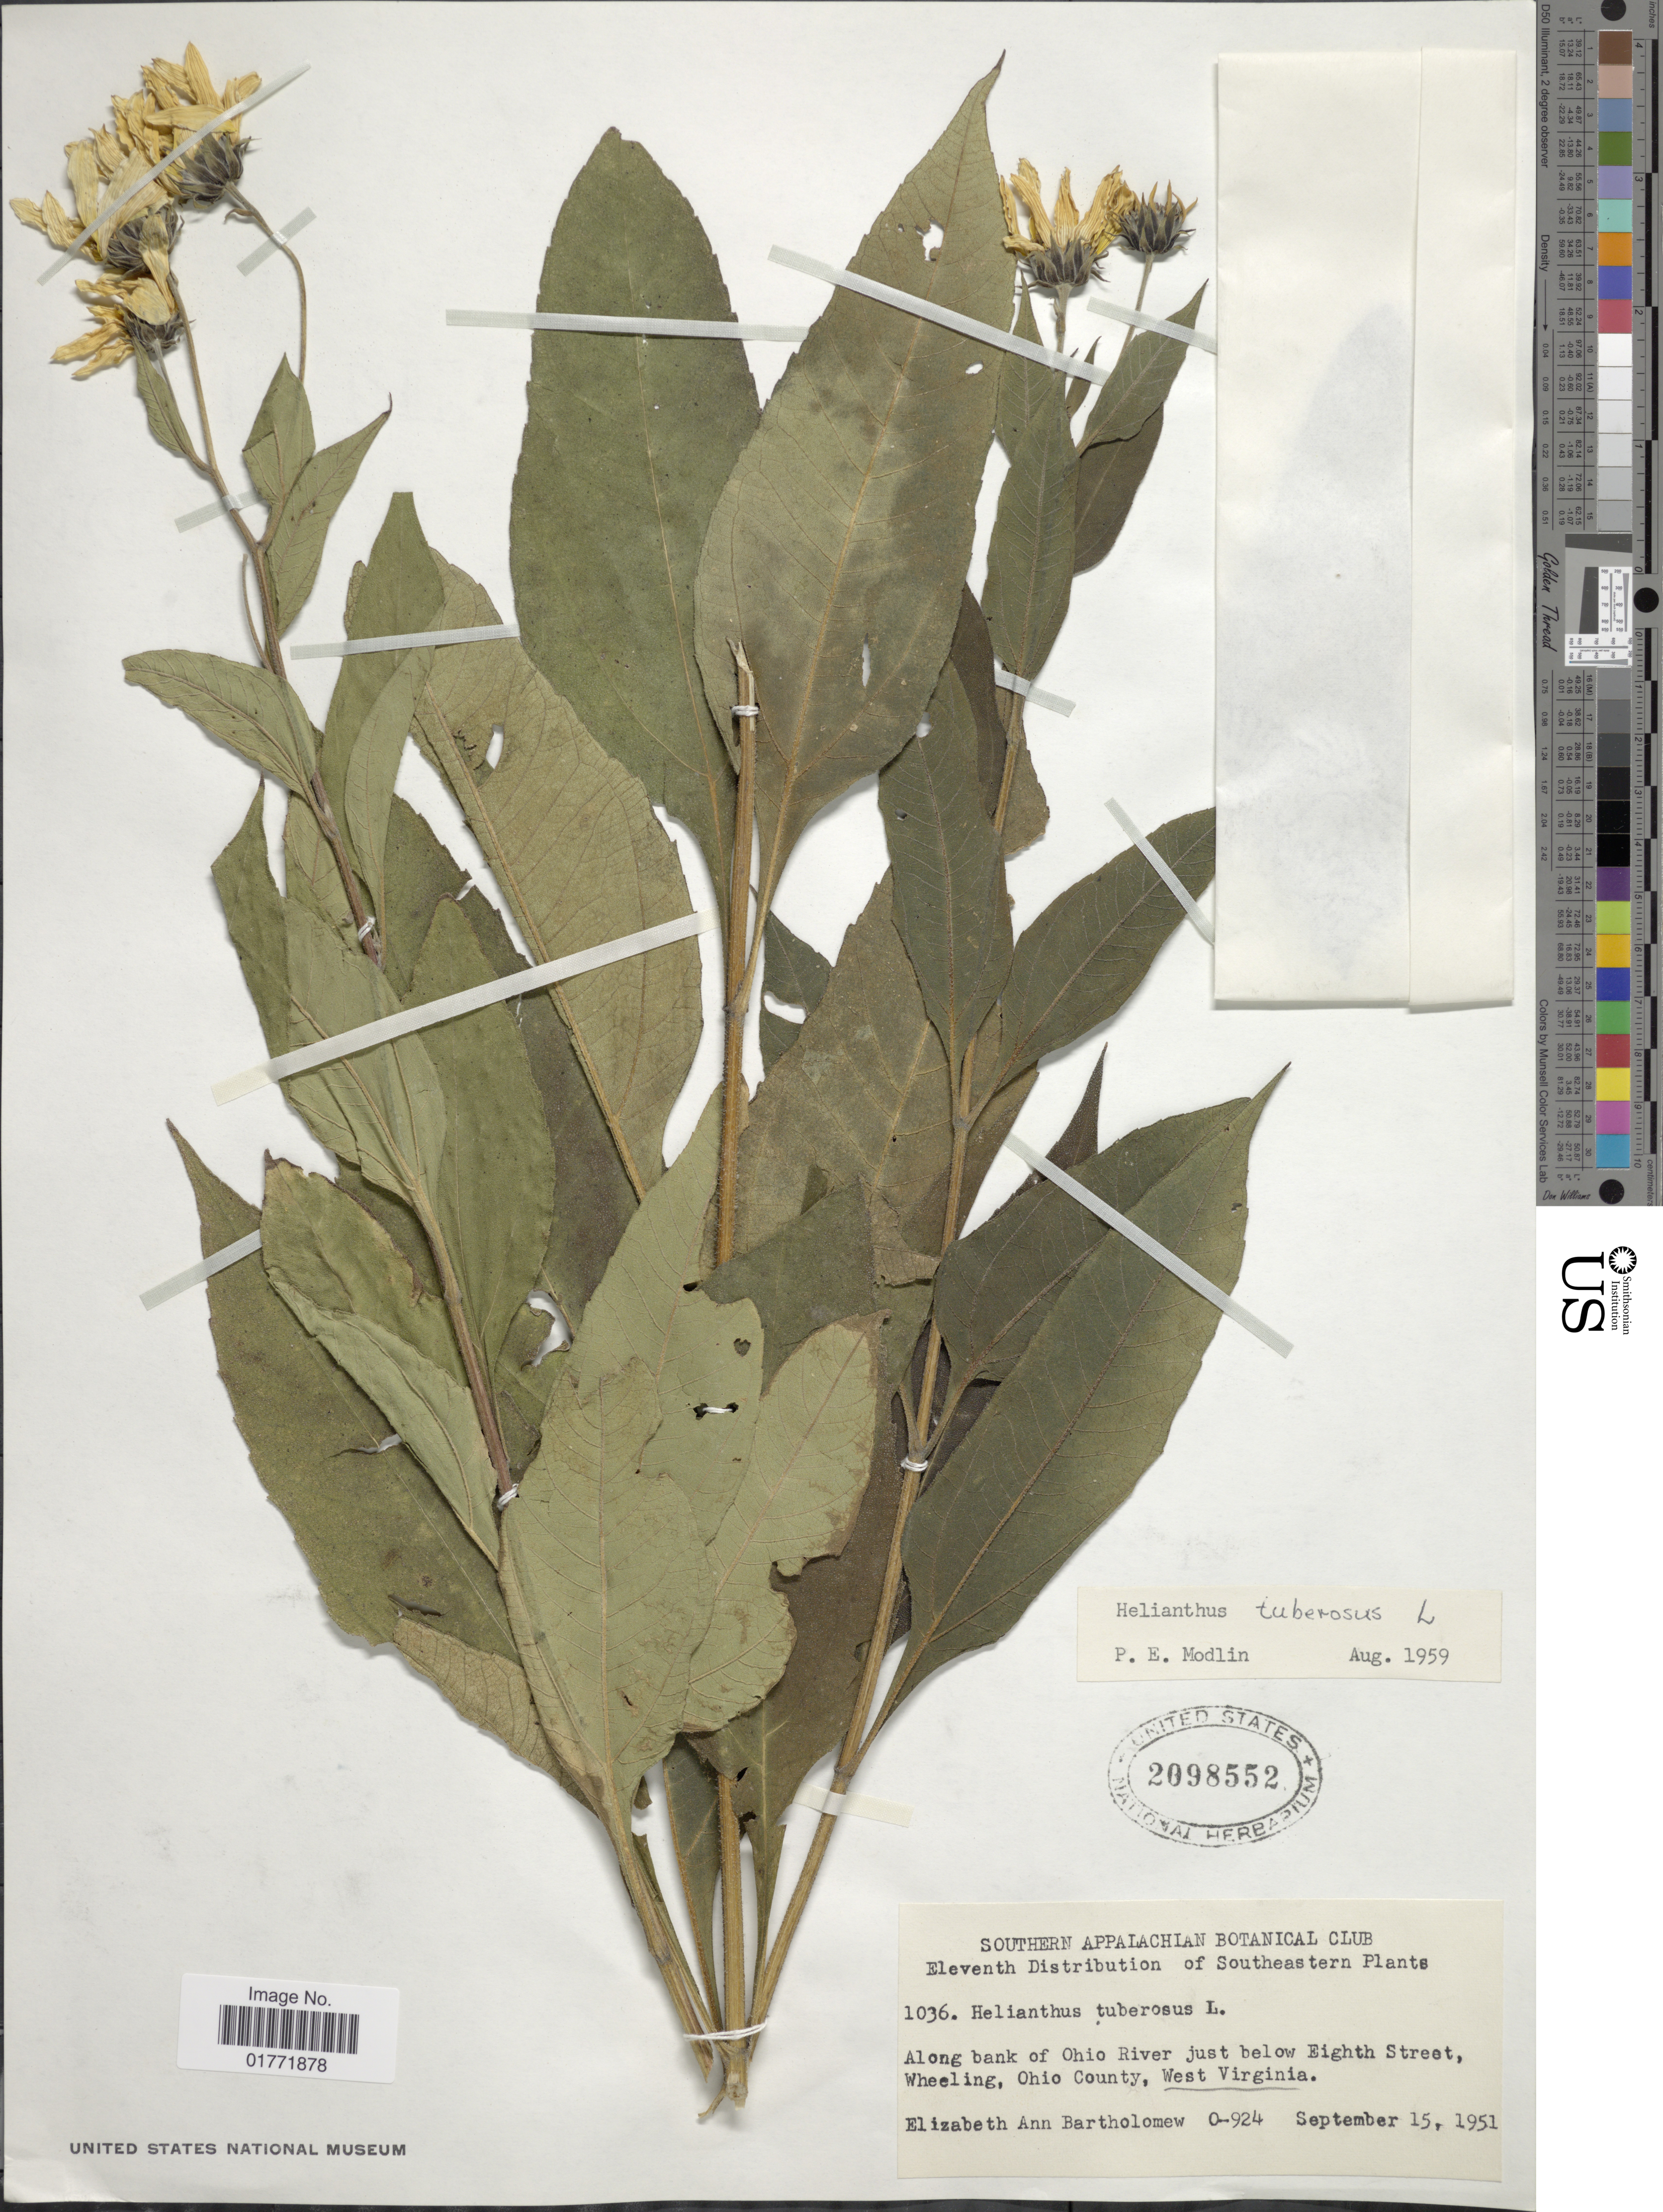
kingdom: Plantae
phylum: Tracheophyta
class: Magnoliopsida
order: Asterales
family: Asteraceae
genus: Helianthus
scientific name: Helianthus tuberosus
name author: L.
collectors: E. Bartholomew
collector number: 0-924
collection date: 1951-09-15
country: United States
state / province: West Virginia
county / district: Tucker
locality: Along bank of Ohio River just below Eight Street Weheeling, Ohio County, West Virginia.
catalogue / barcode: US 2098552